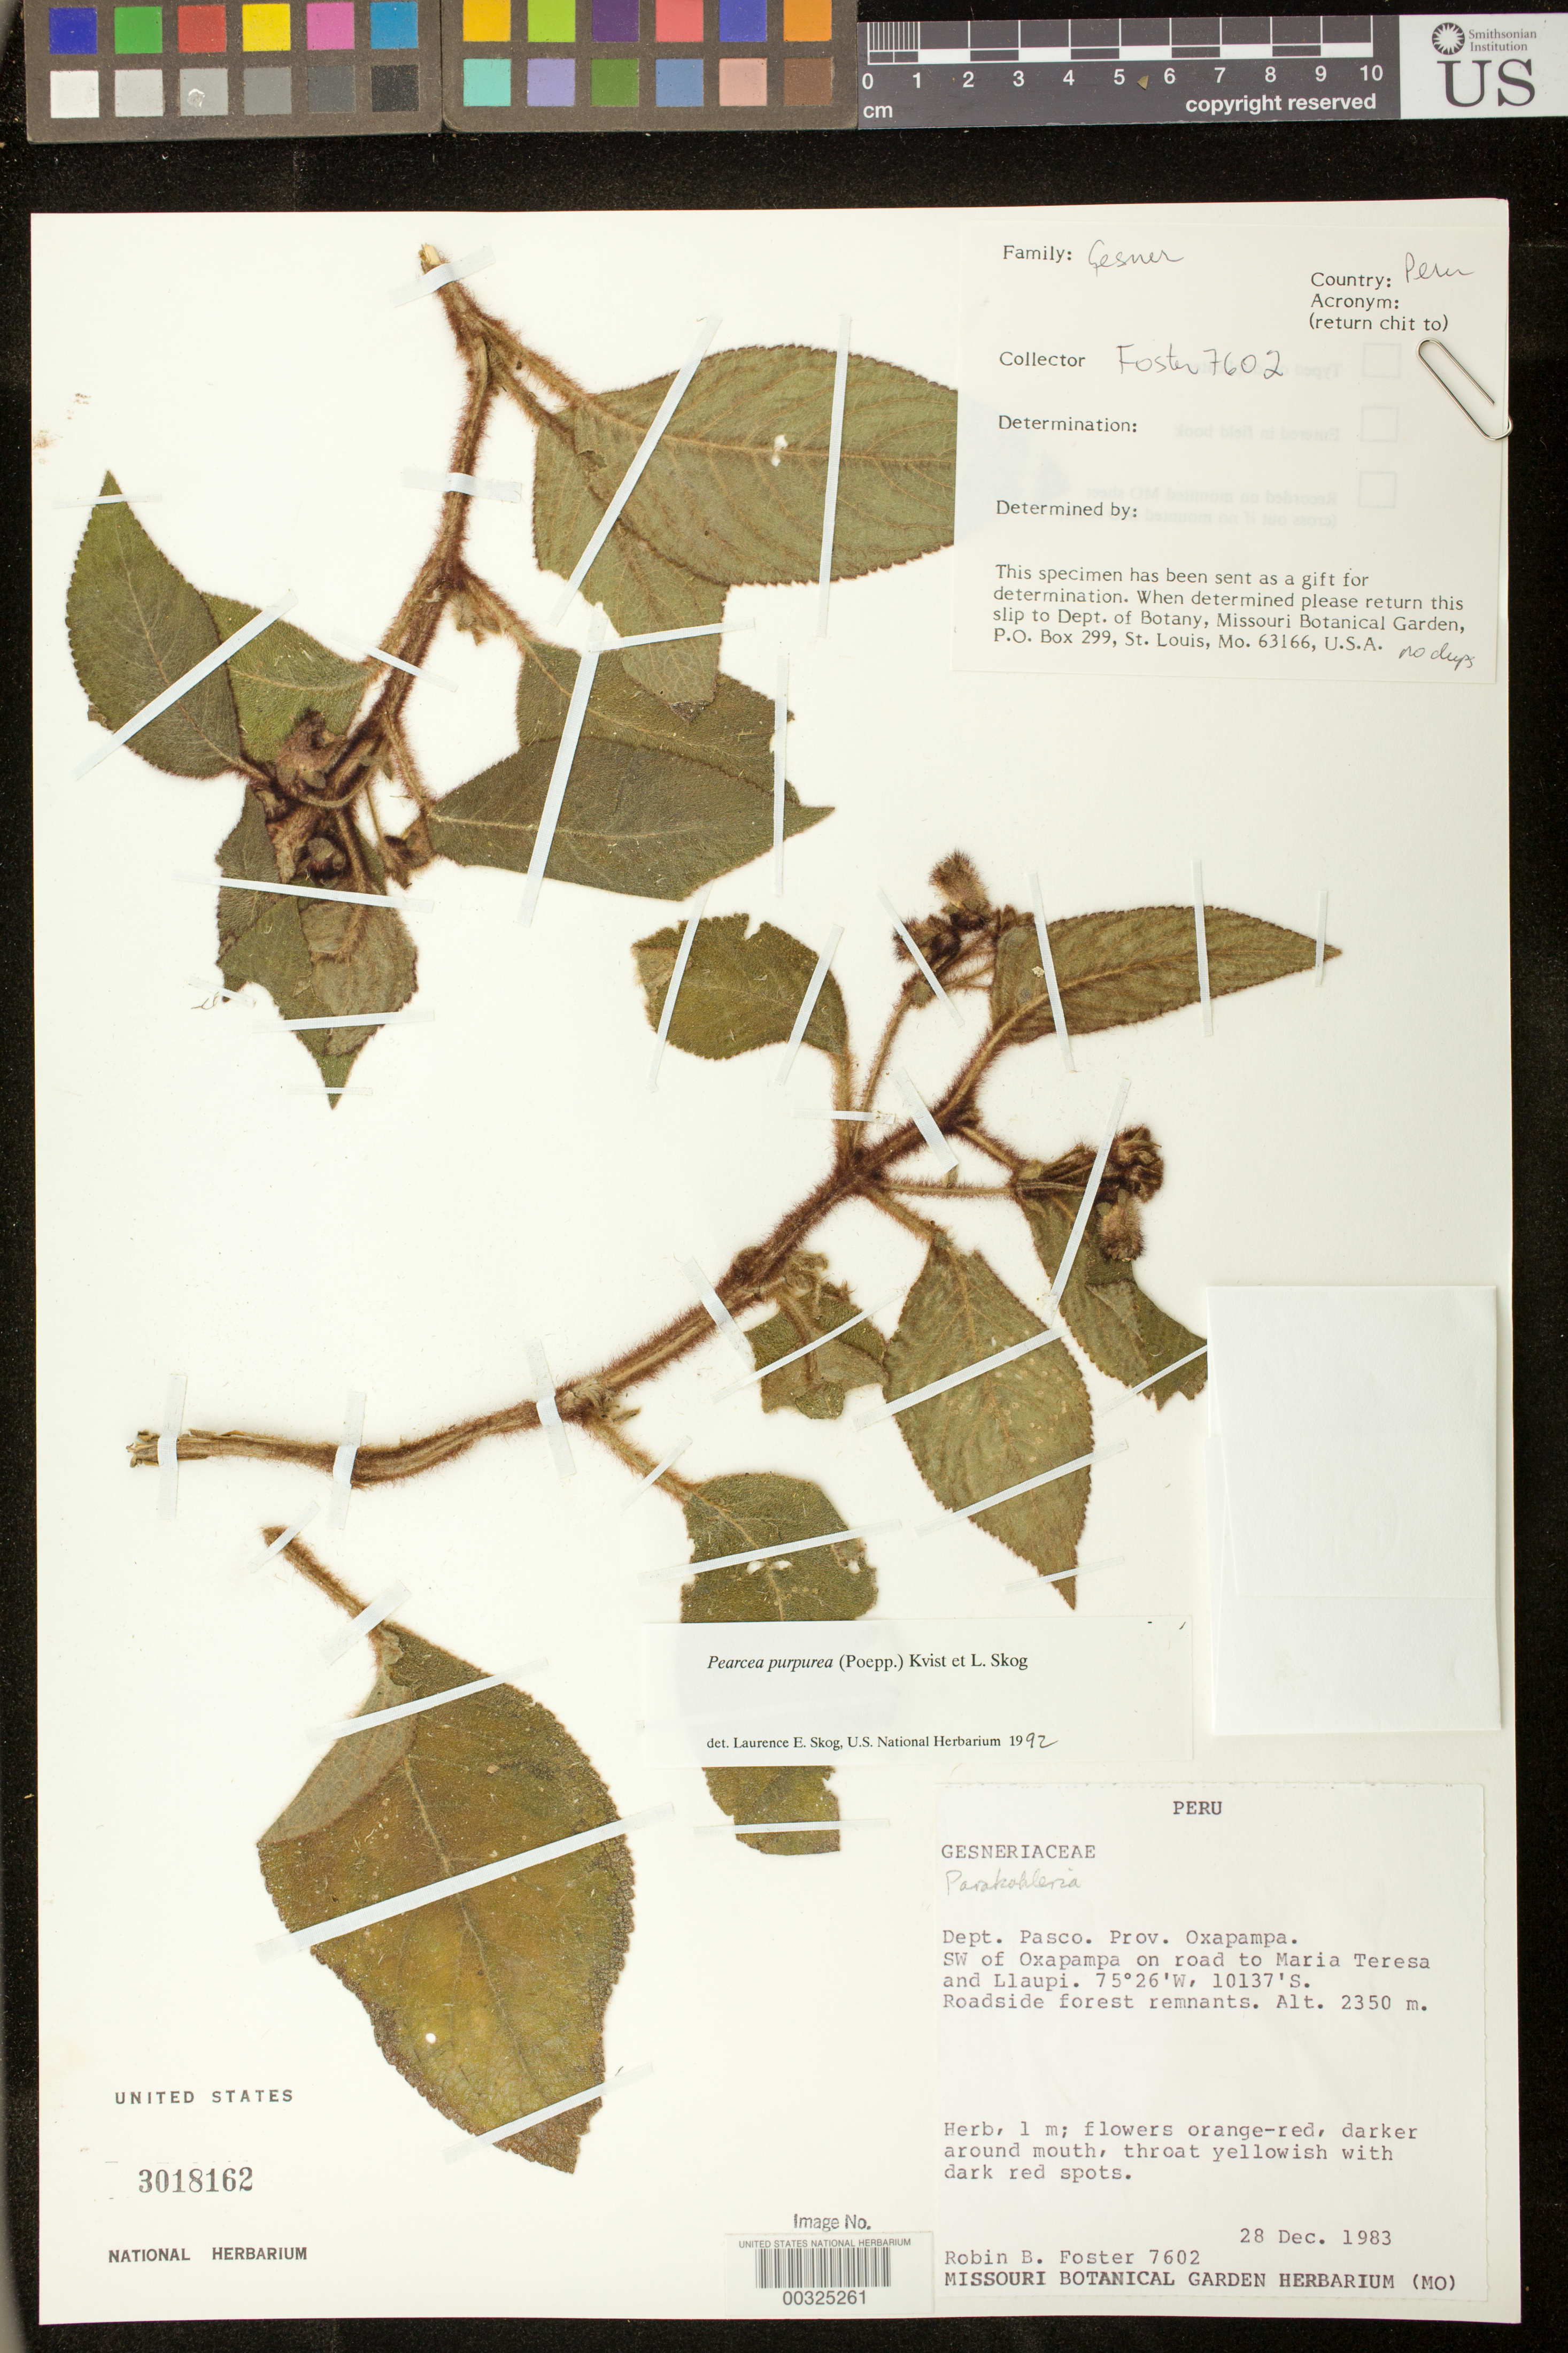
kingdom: Plantae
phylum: Tracheophyta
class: Magnoliopsida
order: Lamiales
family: Gesneriaceae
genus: Pearcea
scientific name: Pearcea purpurea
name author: (Poepp.) L.P. Kvist & L.E. Skog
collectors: R. B. Foster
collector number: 7602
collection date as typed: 28 Dec 1983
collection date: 1983-12-28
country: Peru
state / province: Pasco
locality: Prov. Oxapampa; SW of Oxapampa on road to Maria Teresa and Llaupi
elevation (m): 2350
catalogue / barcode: US 3018162